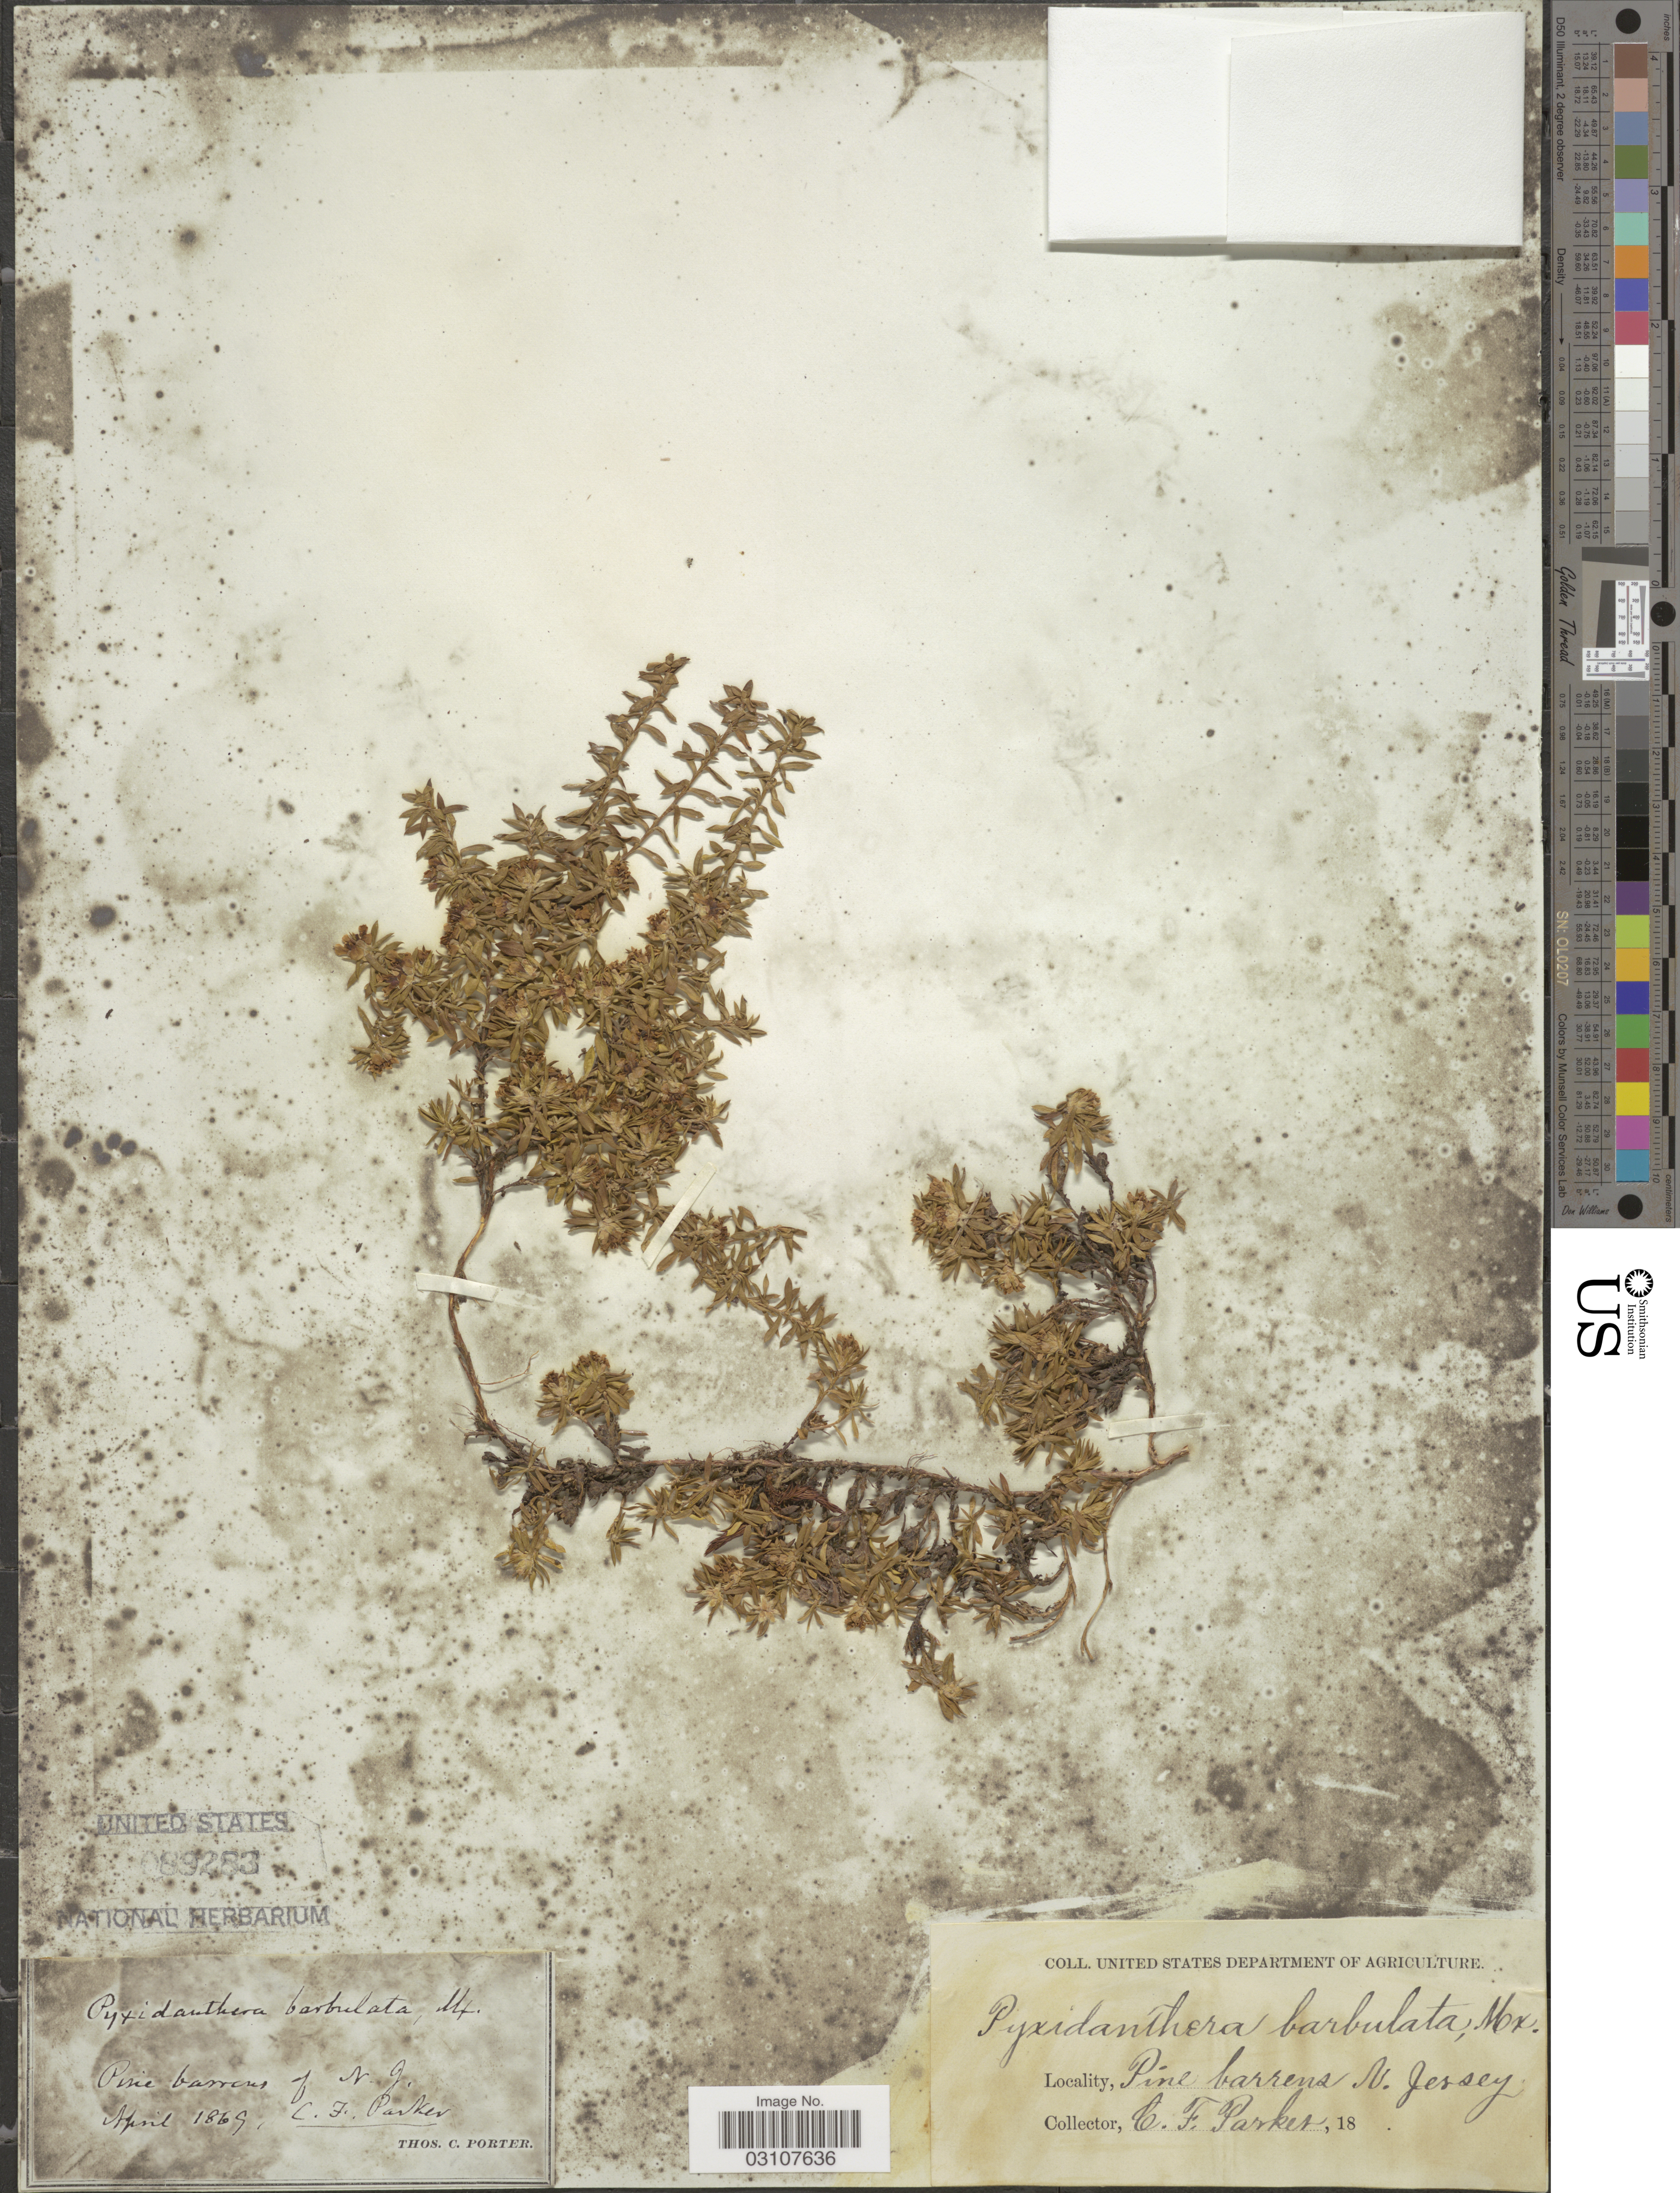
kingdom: Plantae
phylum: Tracheophyta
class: Magnoliopsida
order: Ericales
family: Diapensiaceae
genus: Pyxidanthera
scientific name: Pyxidanthera barbulata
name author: Michx.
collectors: C. F. Parker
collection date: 1869-04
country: United States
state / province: New Jersey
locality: Pine barrens of N.J.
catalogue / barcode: US 89283